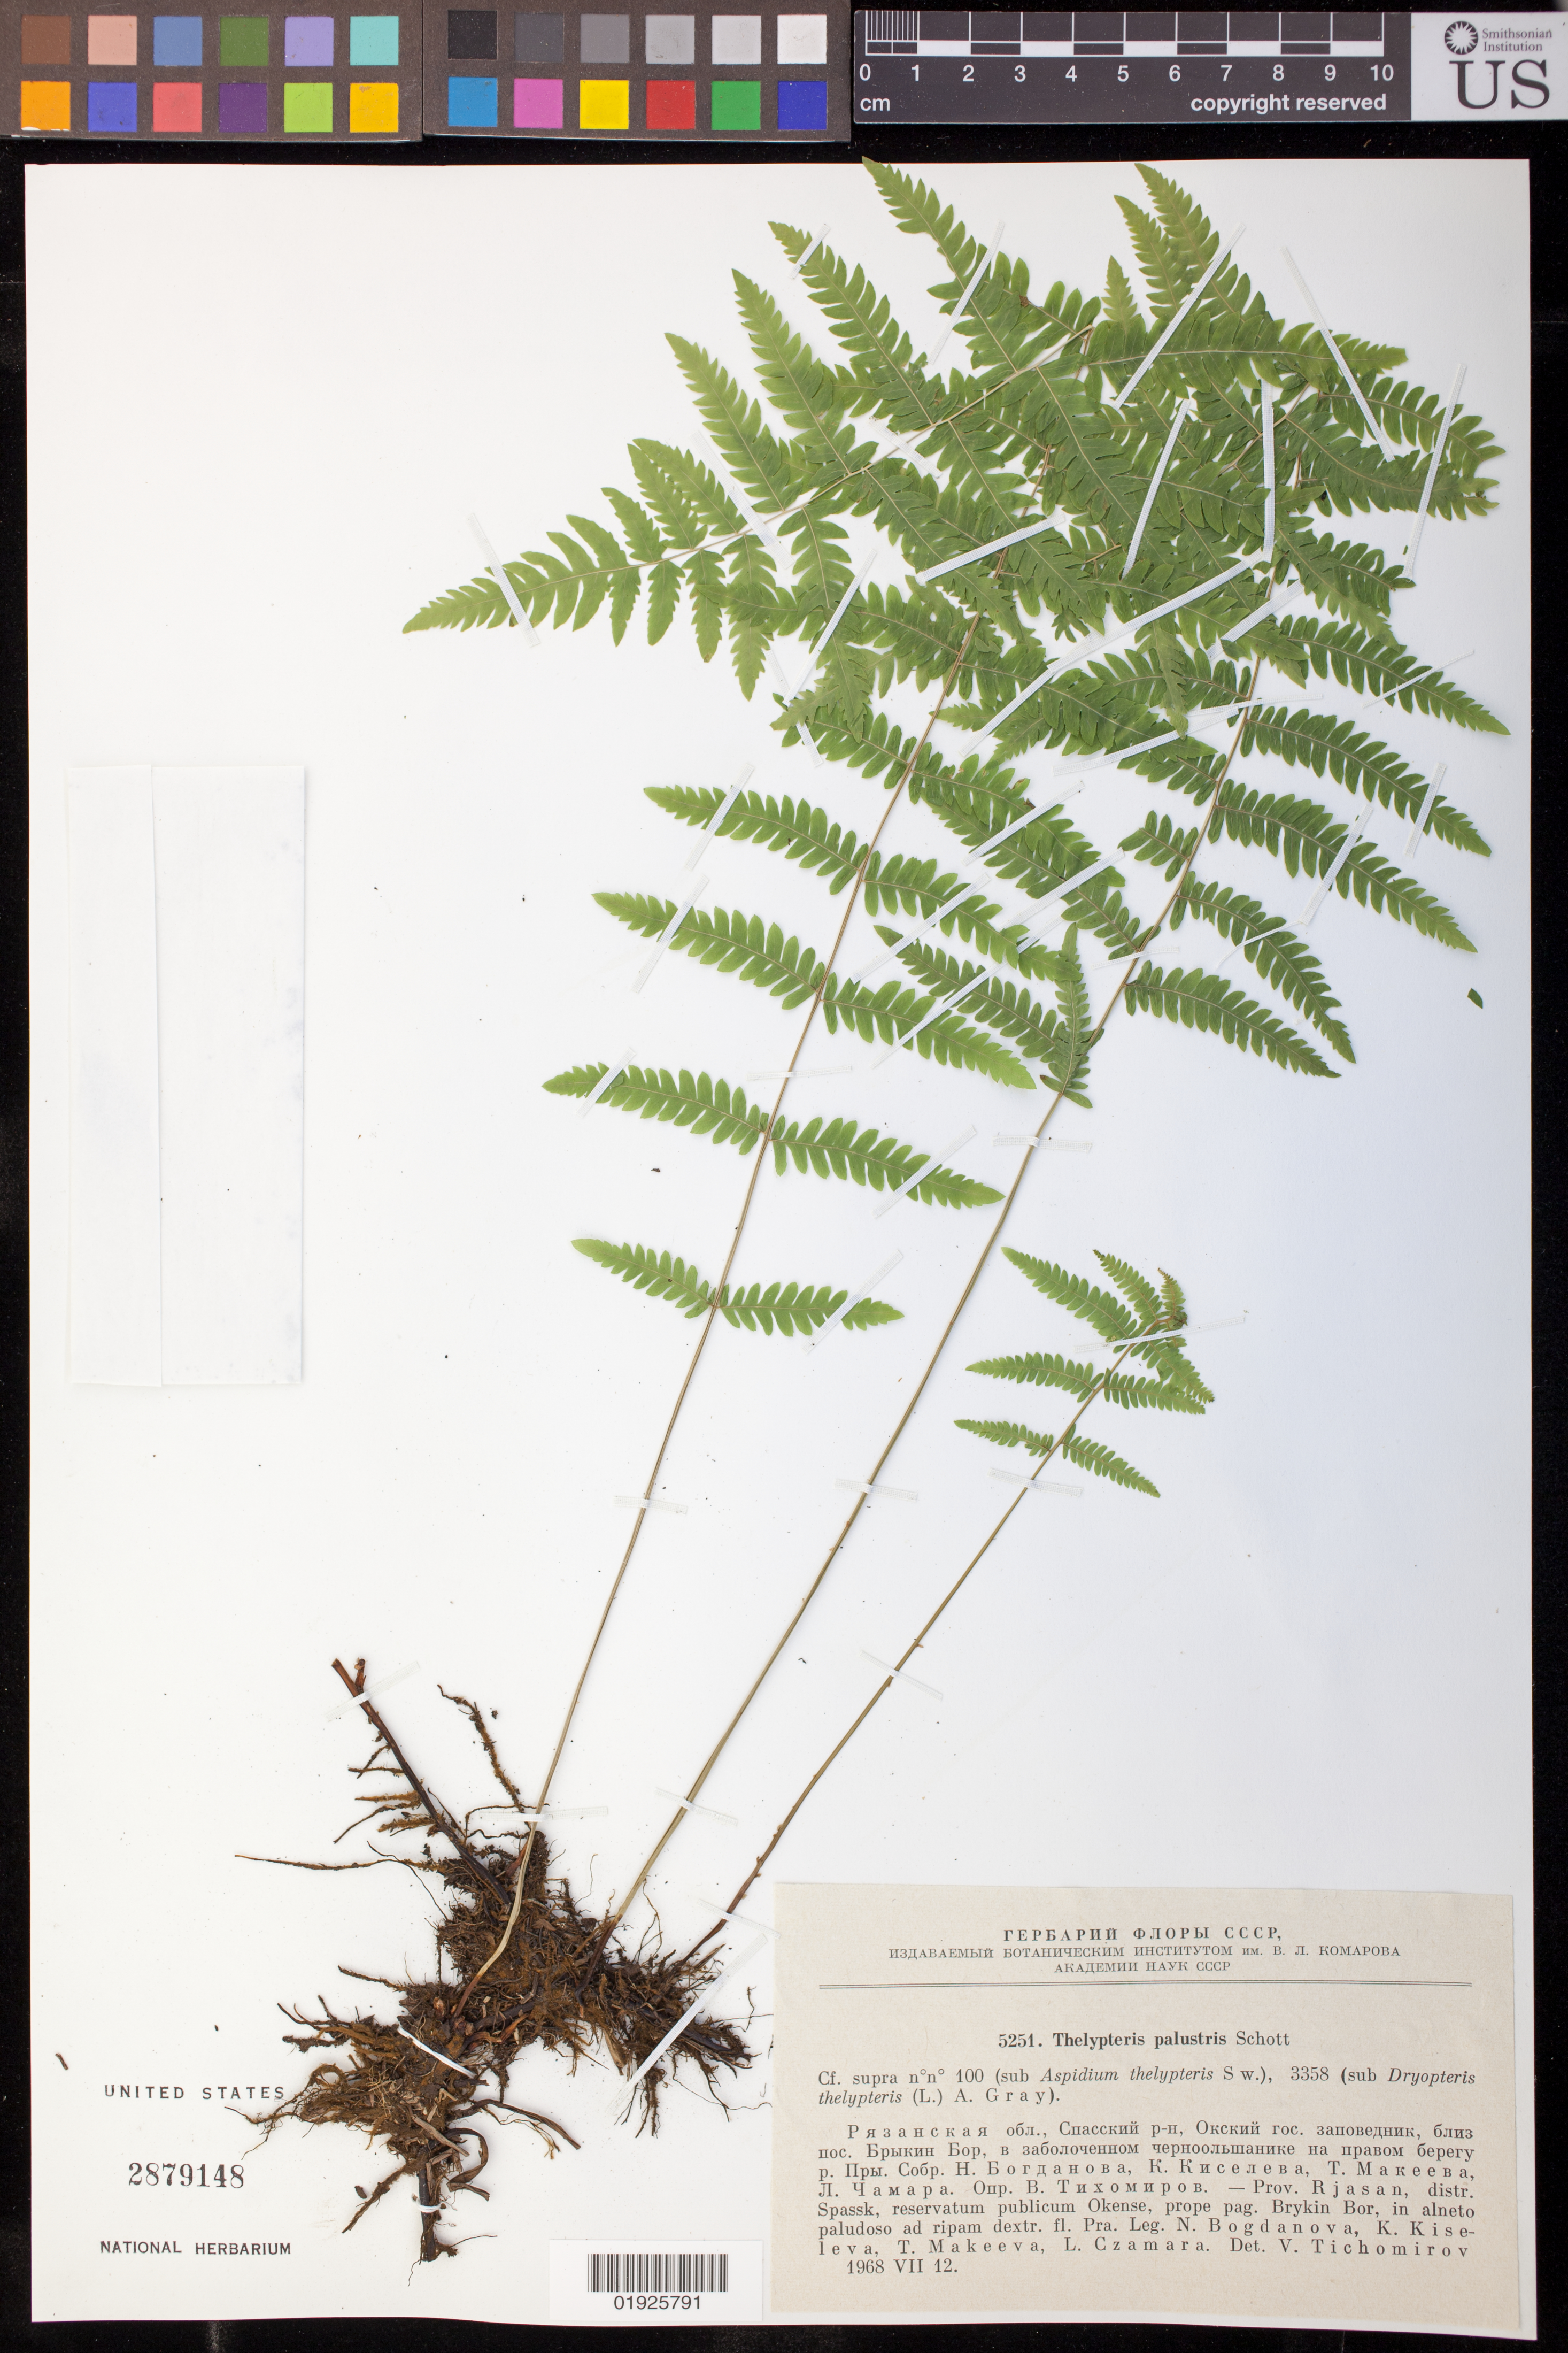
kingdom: Plantae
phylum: Tracheophyta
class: Polypodiopsida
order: Polypodiales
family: Thelypteridaceae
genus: Thelypteris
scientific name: Thelypteris palustris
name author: (Salisb.) Schott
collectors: -. Bogdanova, K. Kiseleva, T. Makeeva, L. Czamara & V. Tichomirov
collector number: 5251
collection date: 1968-07-12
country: Russian Federation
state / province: Ryazan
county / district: Spassk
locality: Prov. Rjasan, distr. Spassk, reservatum publicum Okense, prope pag. Brykin Bor, in alneto paludoso ad ripam dextr. fl. Pra.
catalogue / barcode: US 2879148